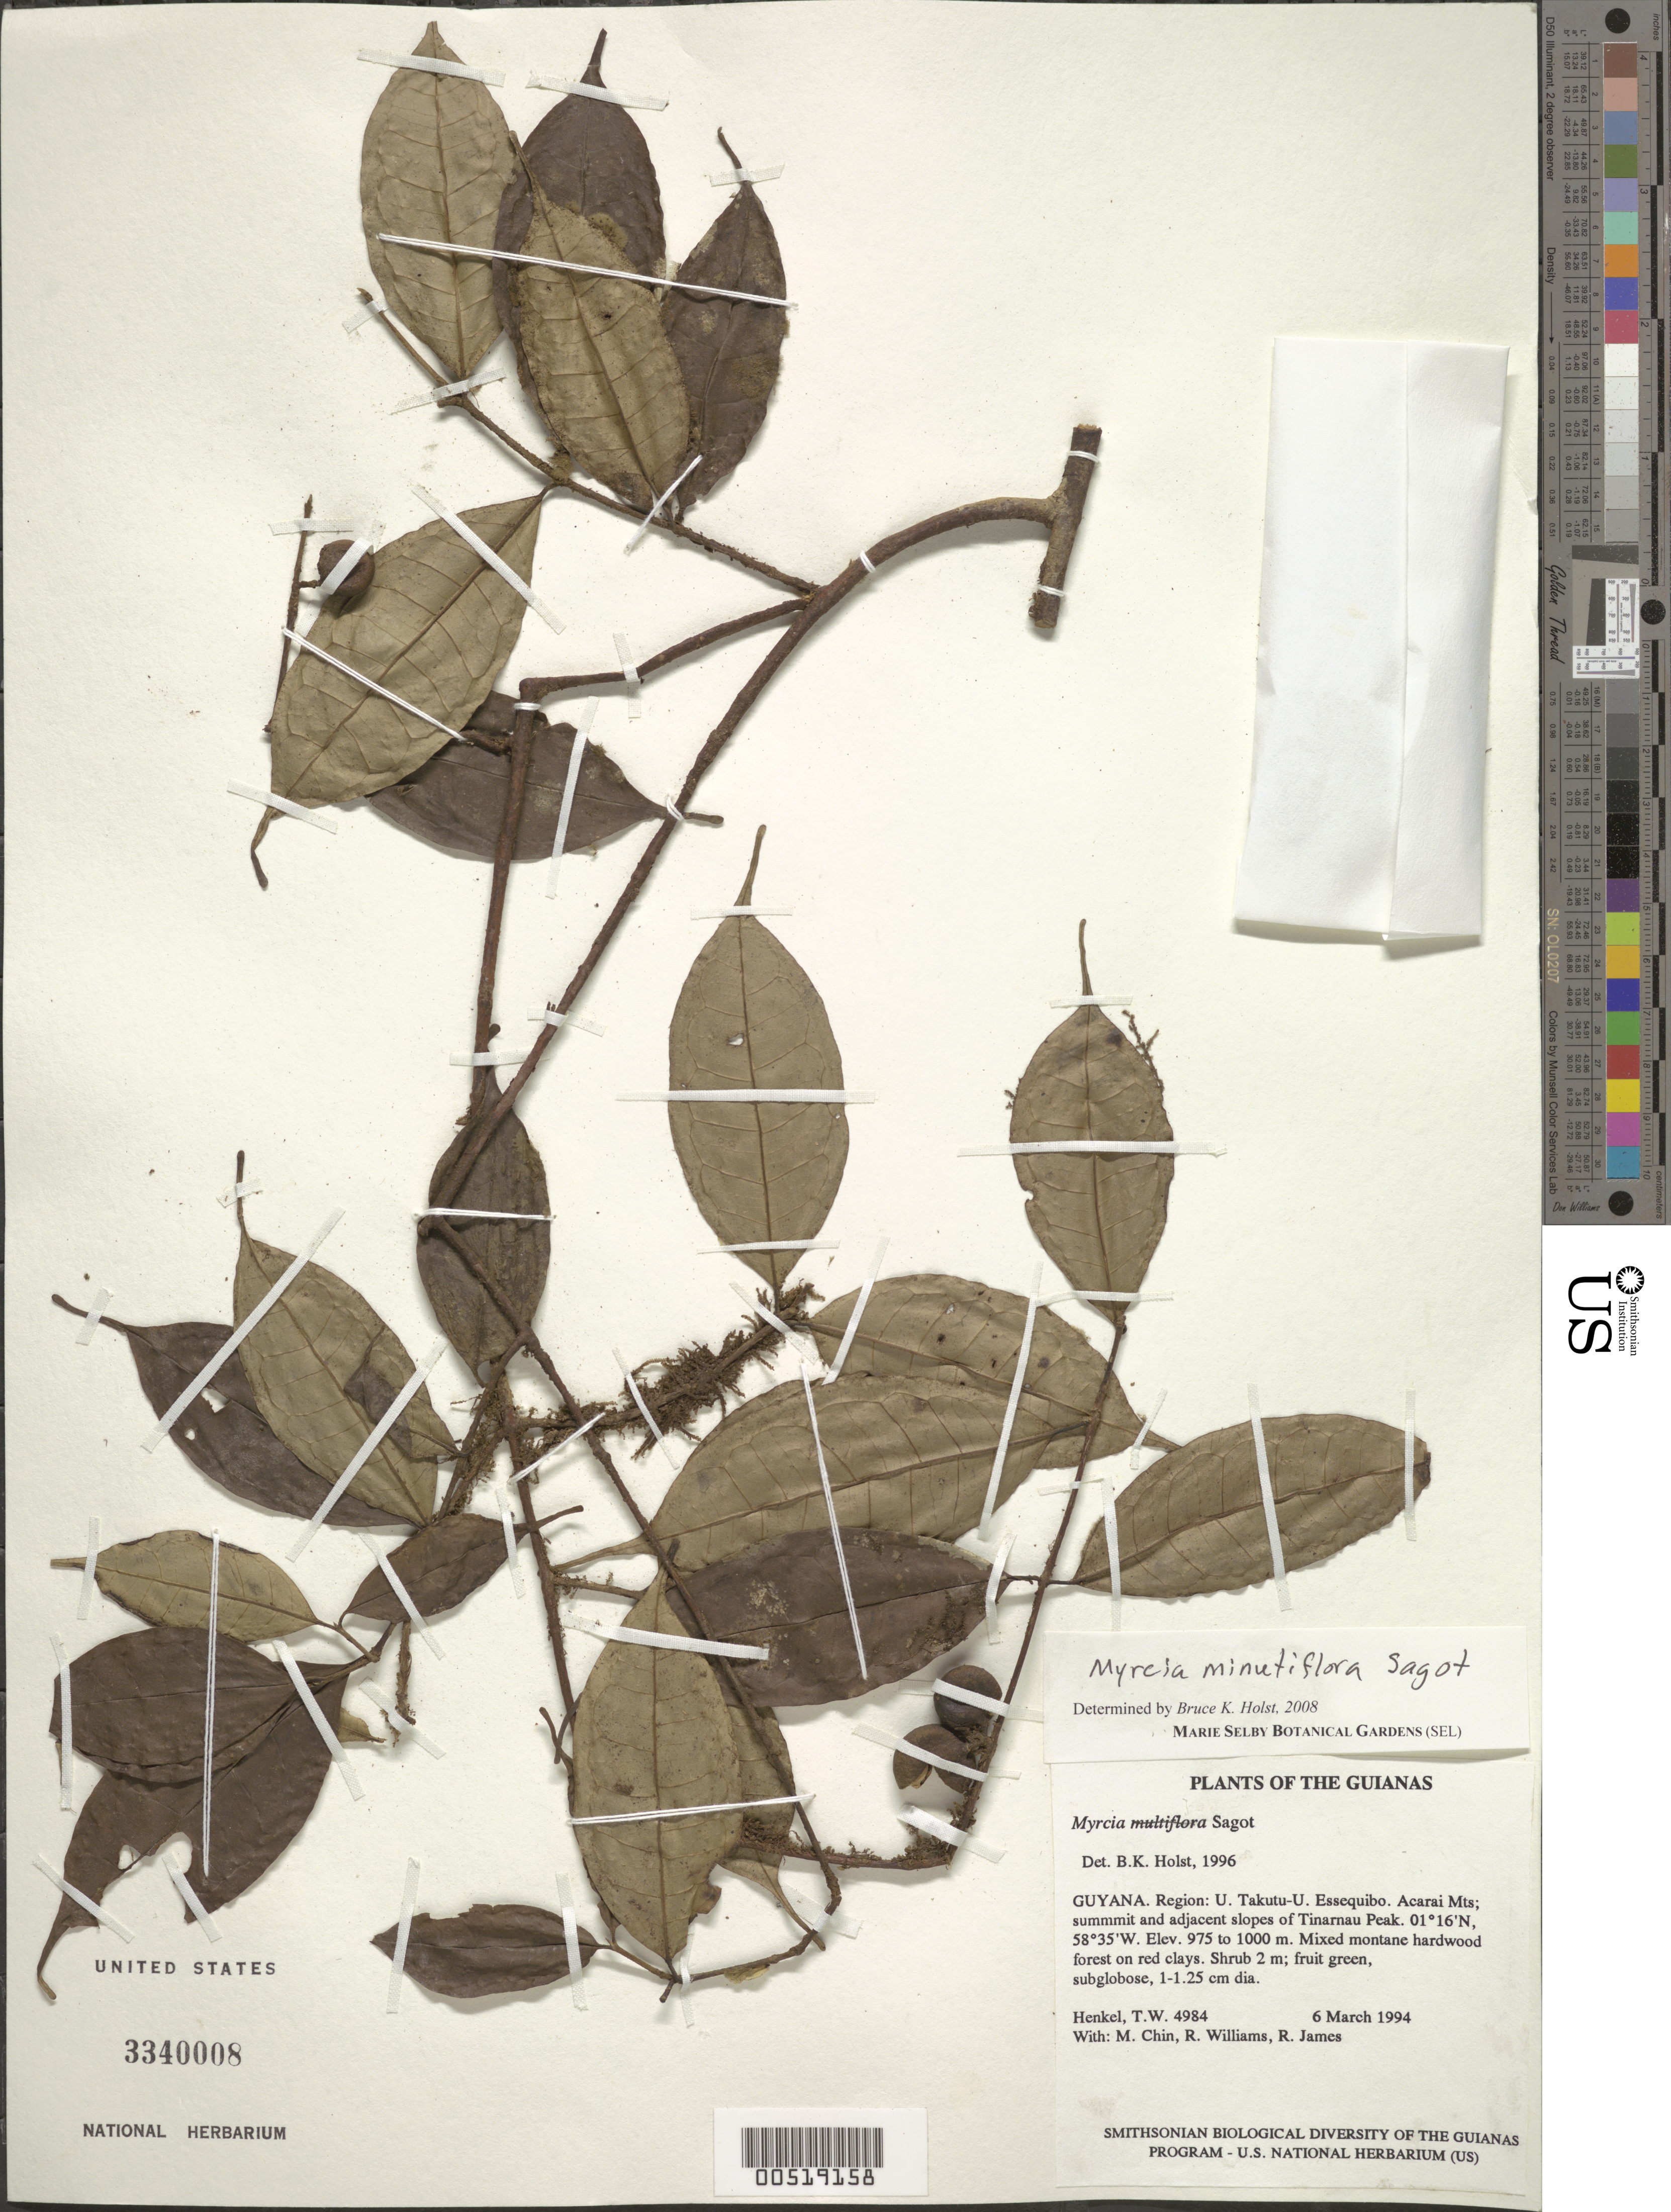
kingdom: Plantae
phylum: Tracheophyta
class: Magnoliopsida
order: Myrtales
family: Myrtaceae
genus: Myrcia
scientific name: Myrcia multiflora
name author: (Lam.) DC.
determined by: Holst, Bruce K.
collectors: T. Henkel, M. Chin, R. Williams & R. James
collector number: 4984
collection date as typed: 6 March 1994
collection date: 1994-03-06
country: Guyana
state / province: U. Takutu-U. Essequibo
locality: Acarai Mts; summmit and adjacent slopes of Tinarnau Peak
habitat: Mixed montane hardwood forest on red clays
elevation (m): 975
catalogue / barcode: US 3340008